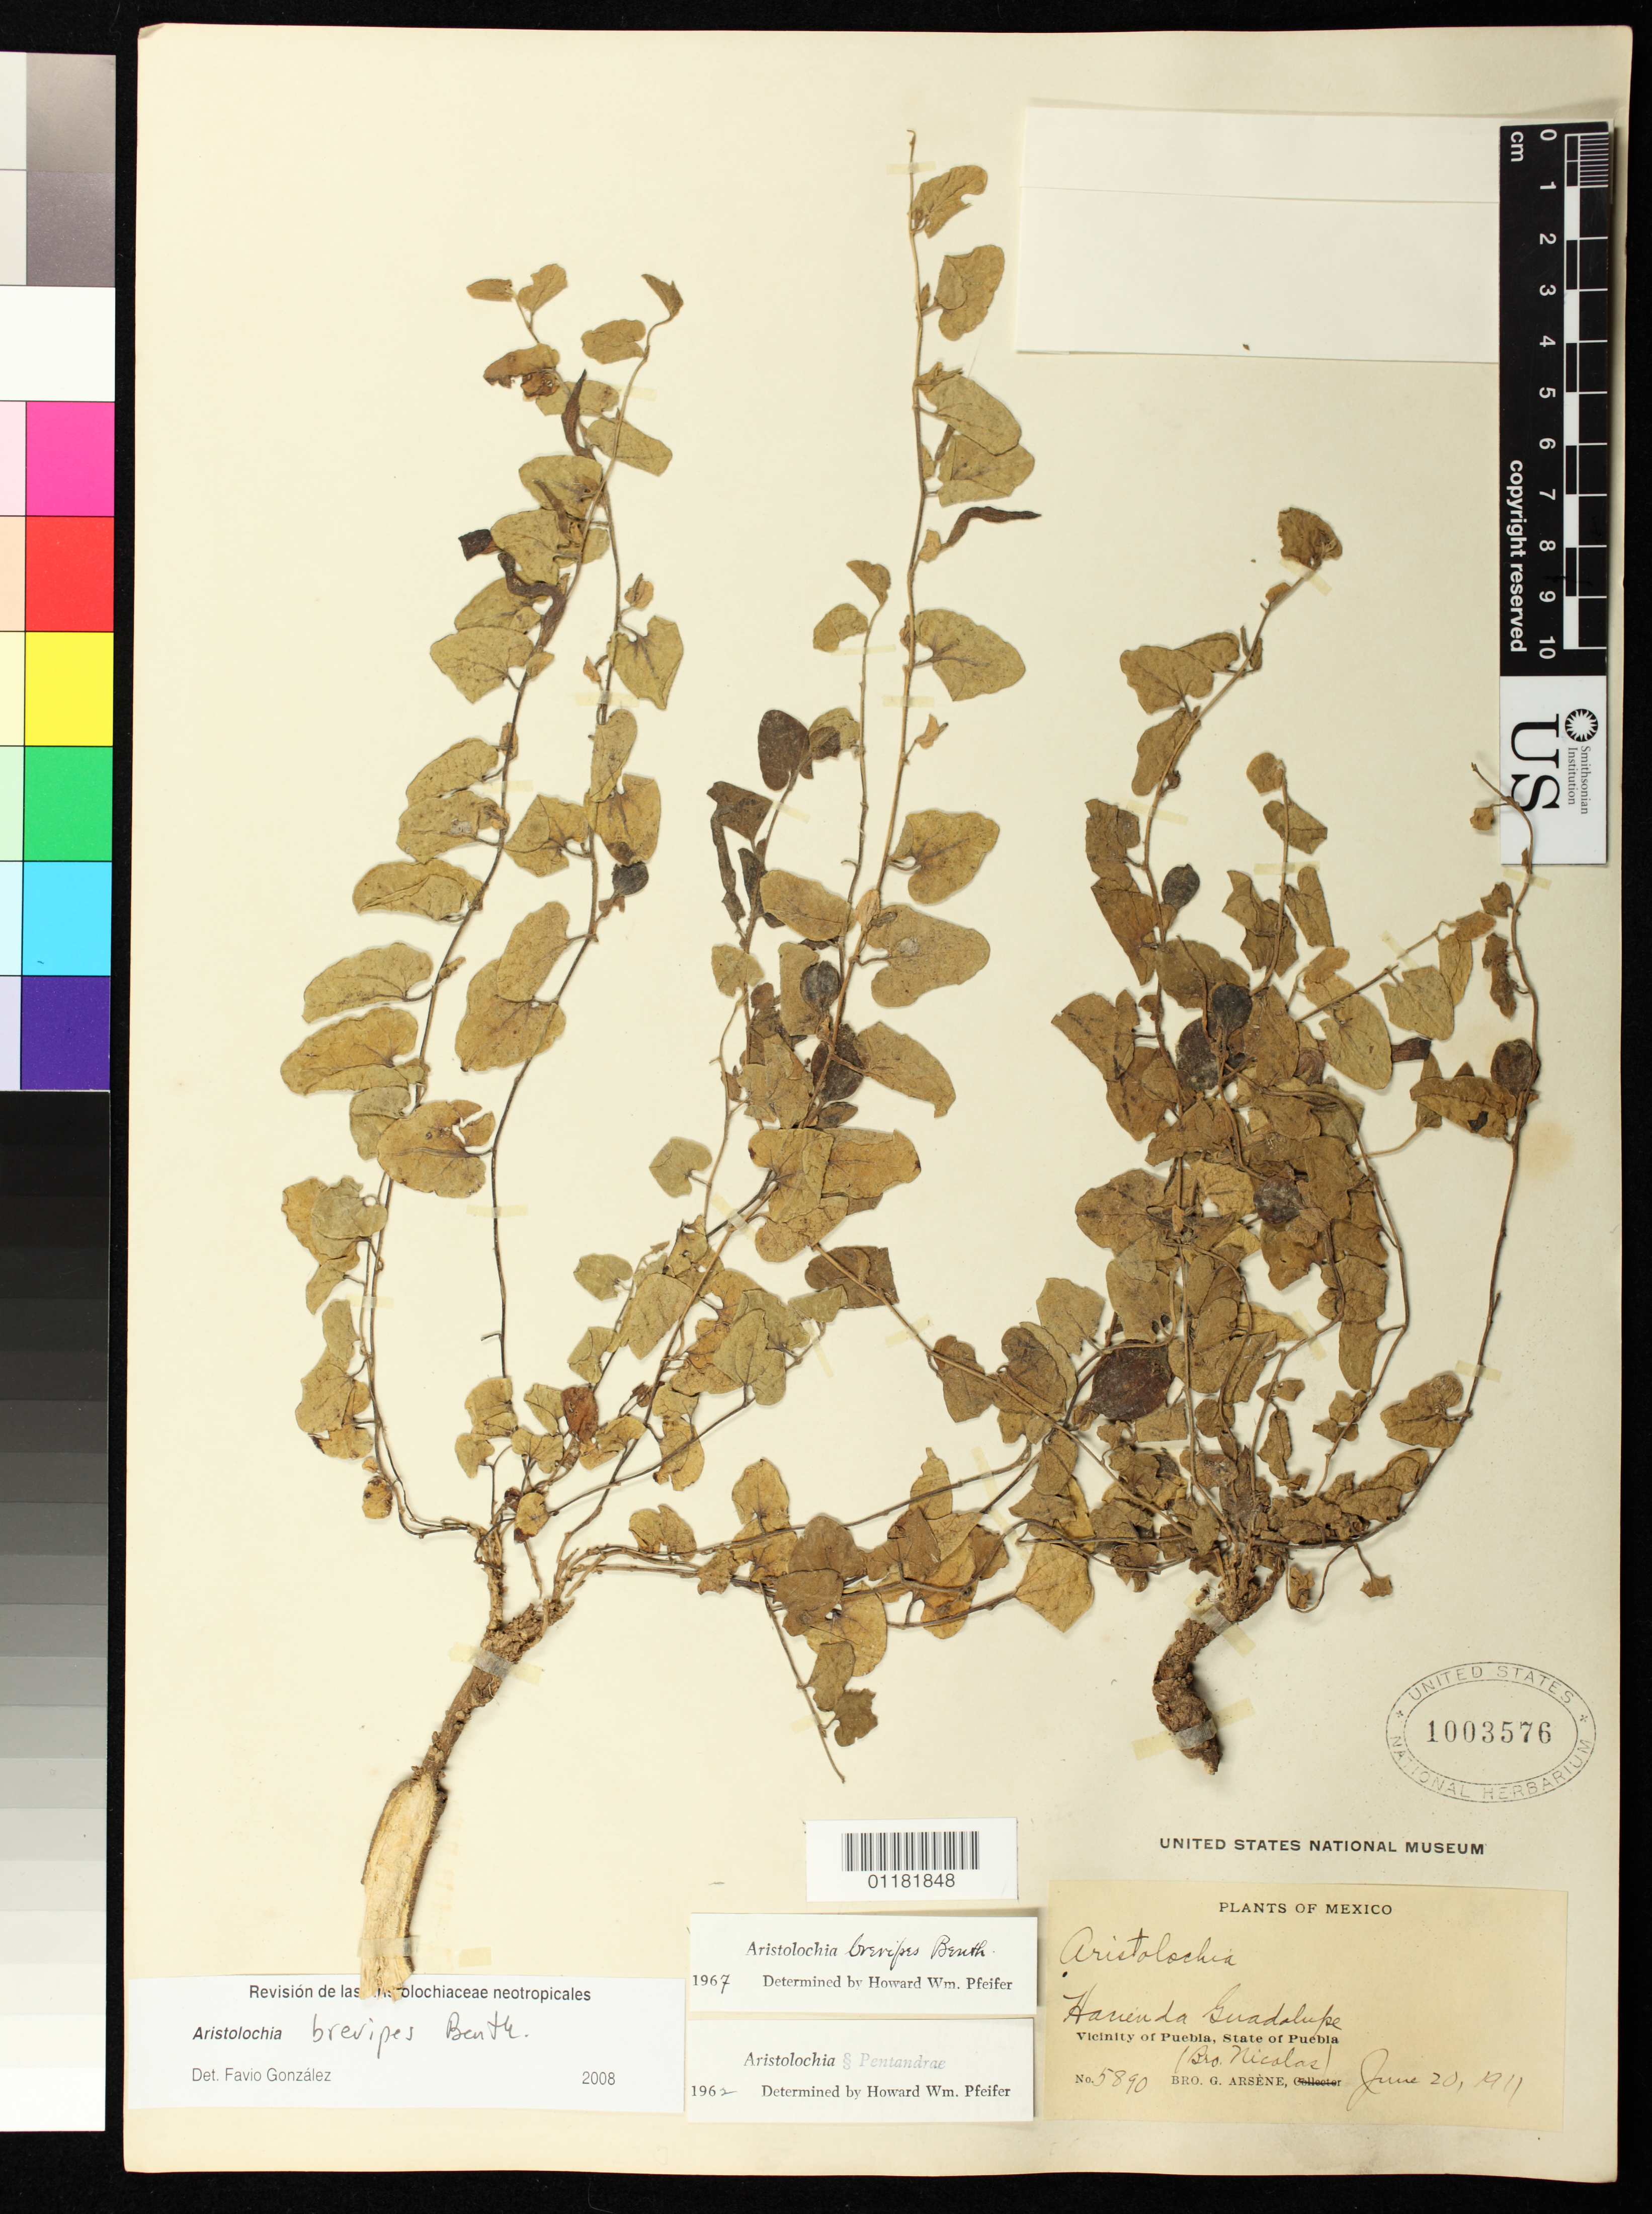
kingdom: Plantae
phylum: Tracheophyta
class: Magnoliopsida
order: Piperales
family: Aristolochiaceae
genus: Aristolochia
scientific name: Aristolochia brevipes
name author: Benth.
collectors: Bro. G. Arsène & Bro. Nicolas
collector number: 5890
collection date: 1911-06-20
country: Mexico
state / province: Puebla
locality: Hacienda Guadalupe. Vicinity of Puebla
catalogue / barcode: US 1003576